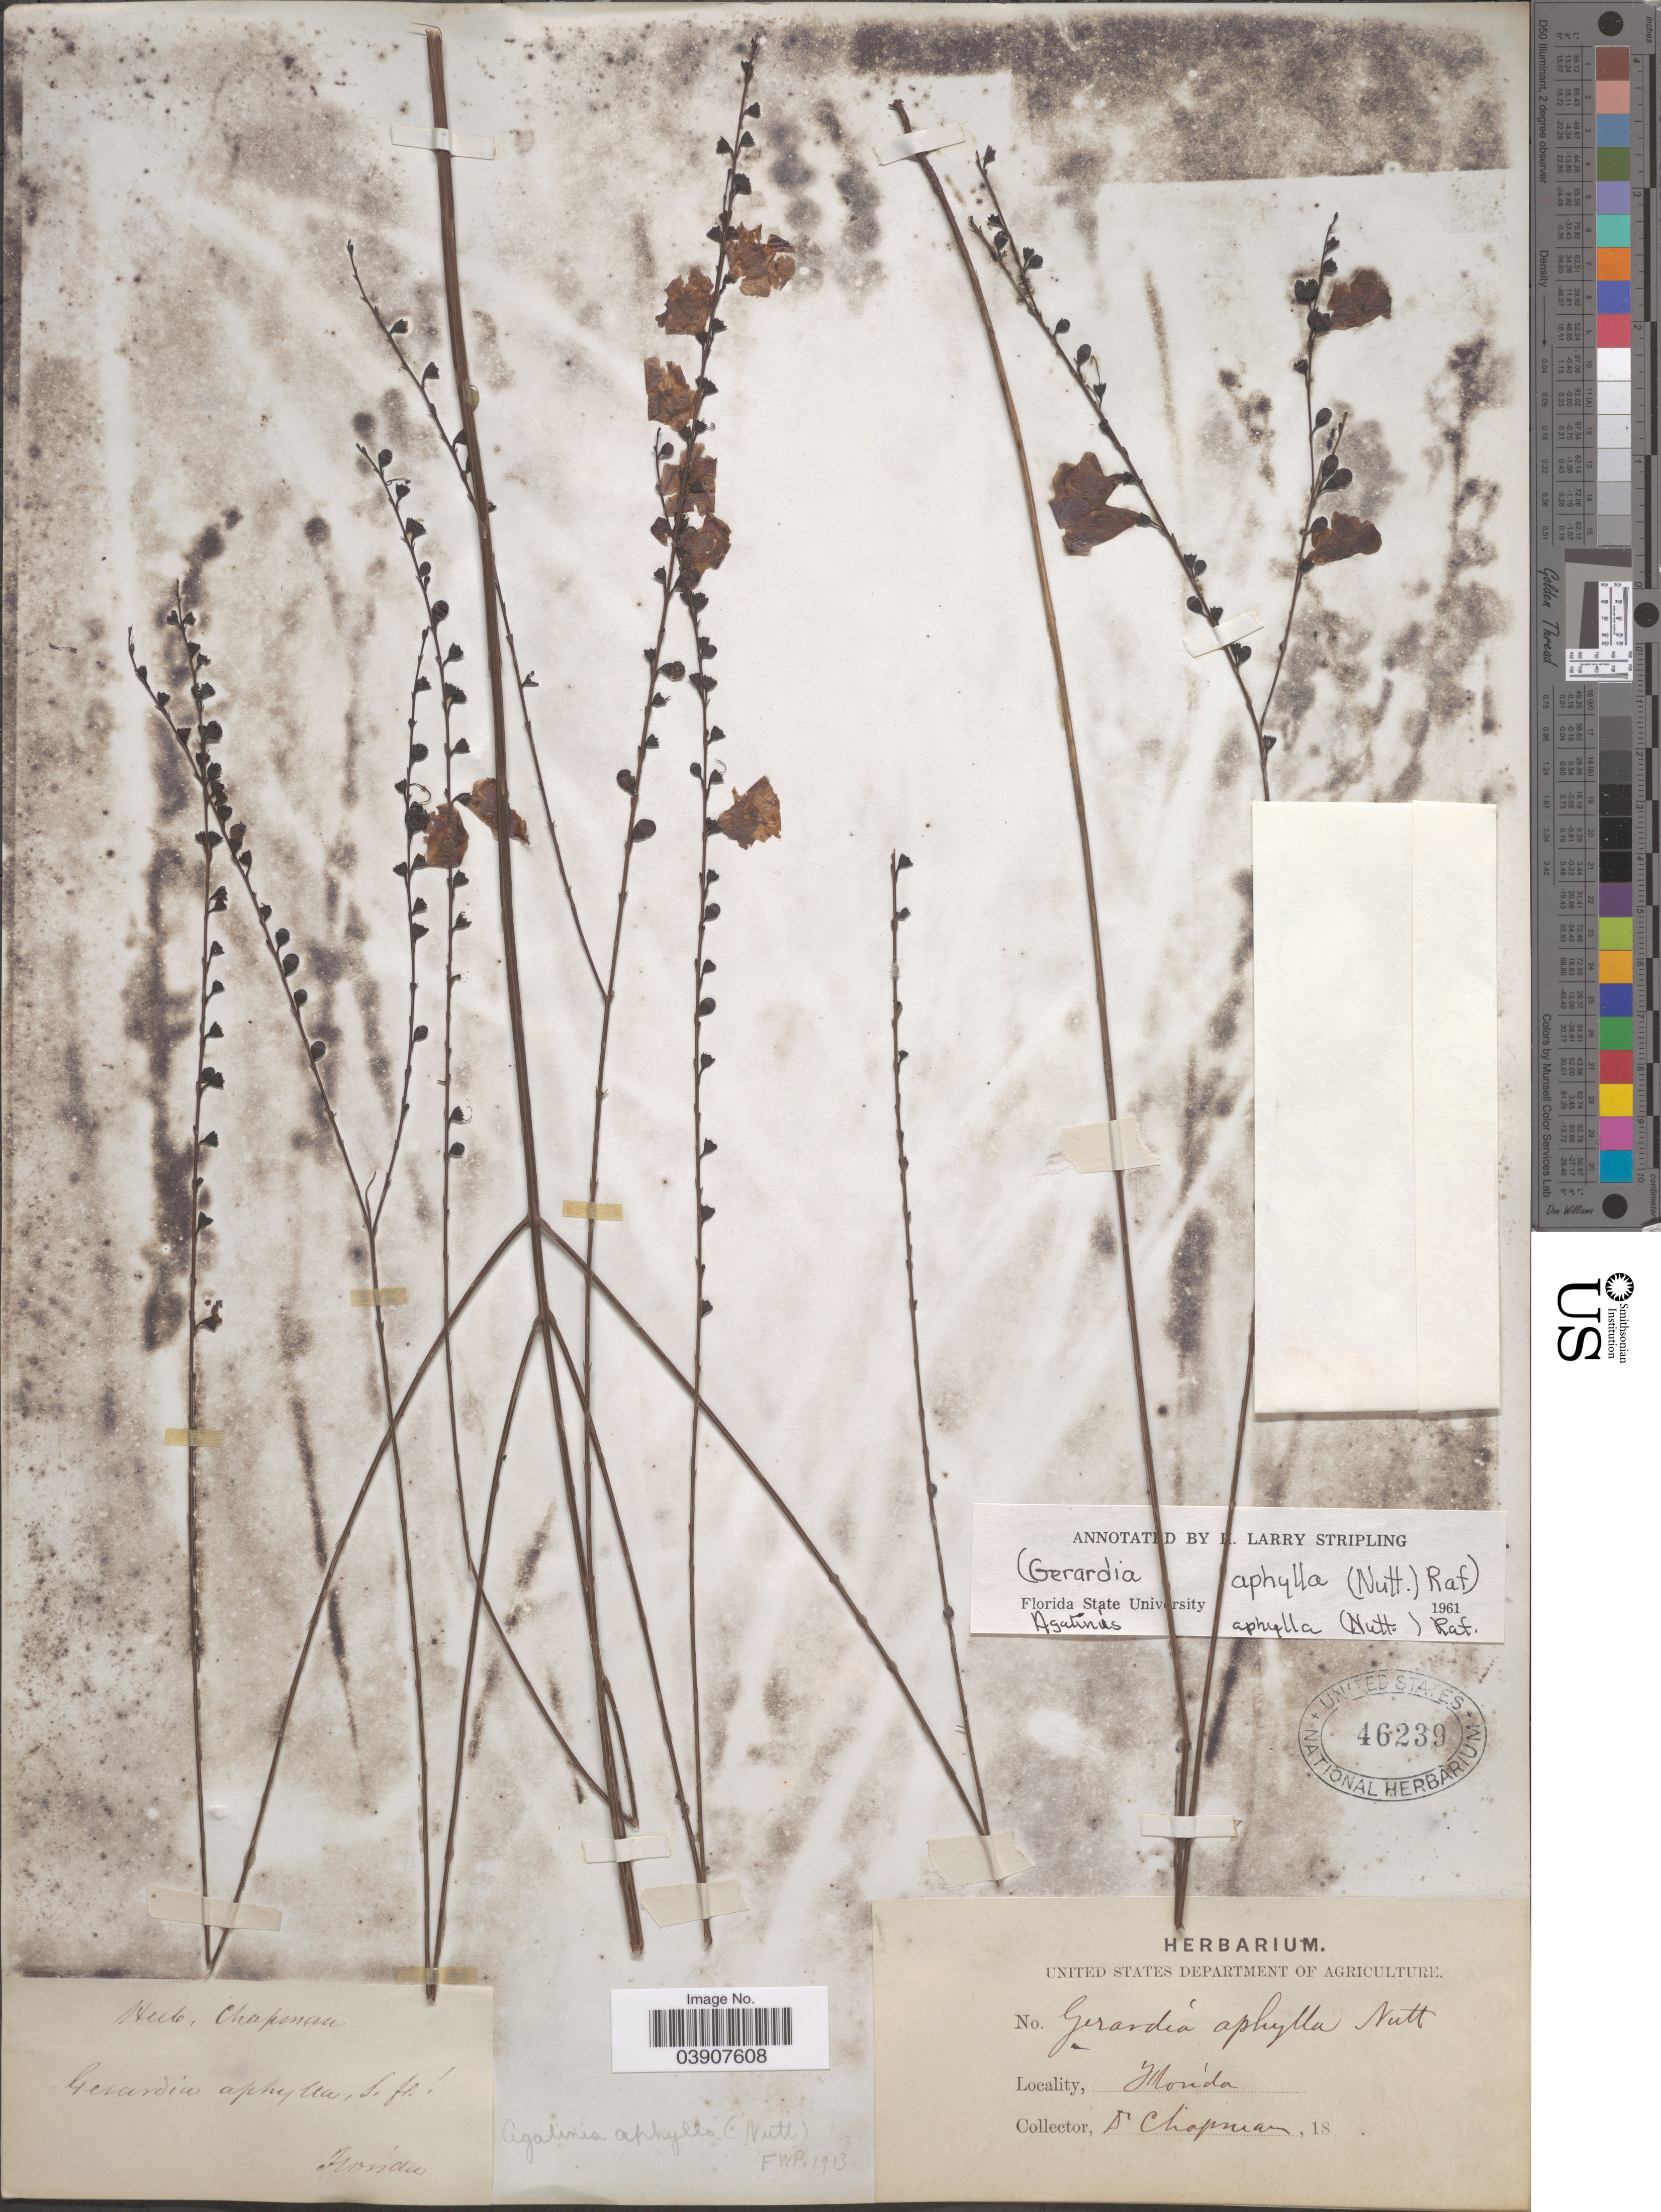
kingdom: Plantae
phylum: Tracheophyta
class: Magnoliopsida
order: Lamiales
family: Orobanchaceae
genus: Agalinis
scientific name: Agalinis aphylla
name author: (Nutt.) Raf.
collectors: A. Chapman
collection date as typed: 18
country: United States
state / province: Florida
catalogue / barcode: US 46239